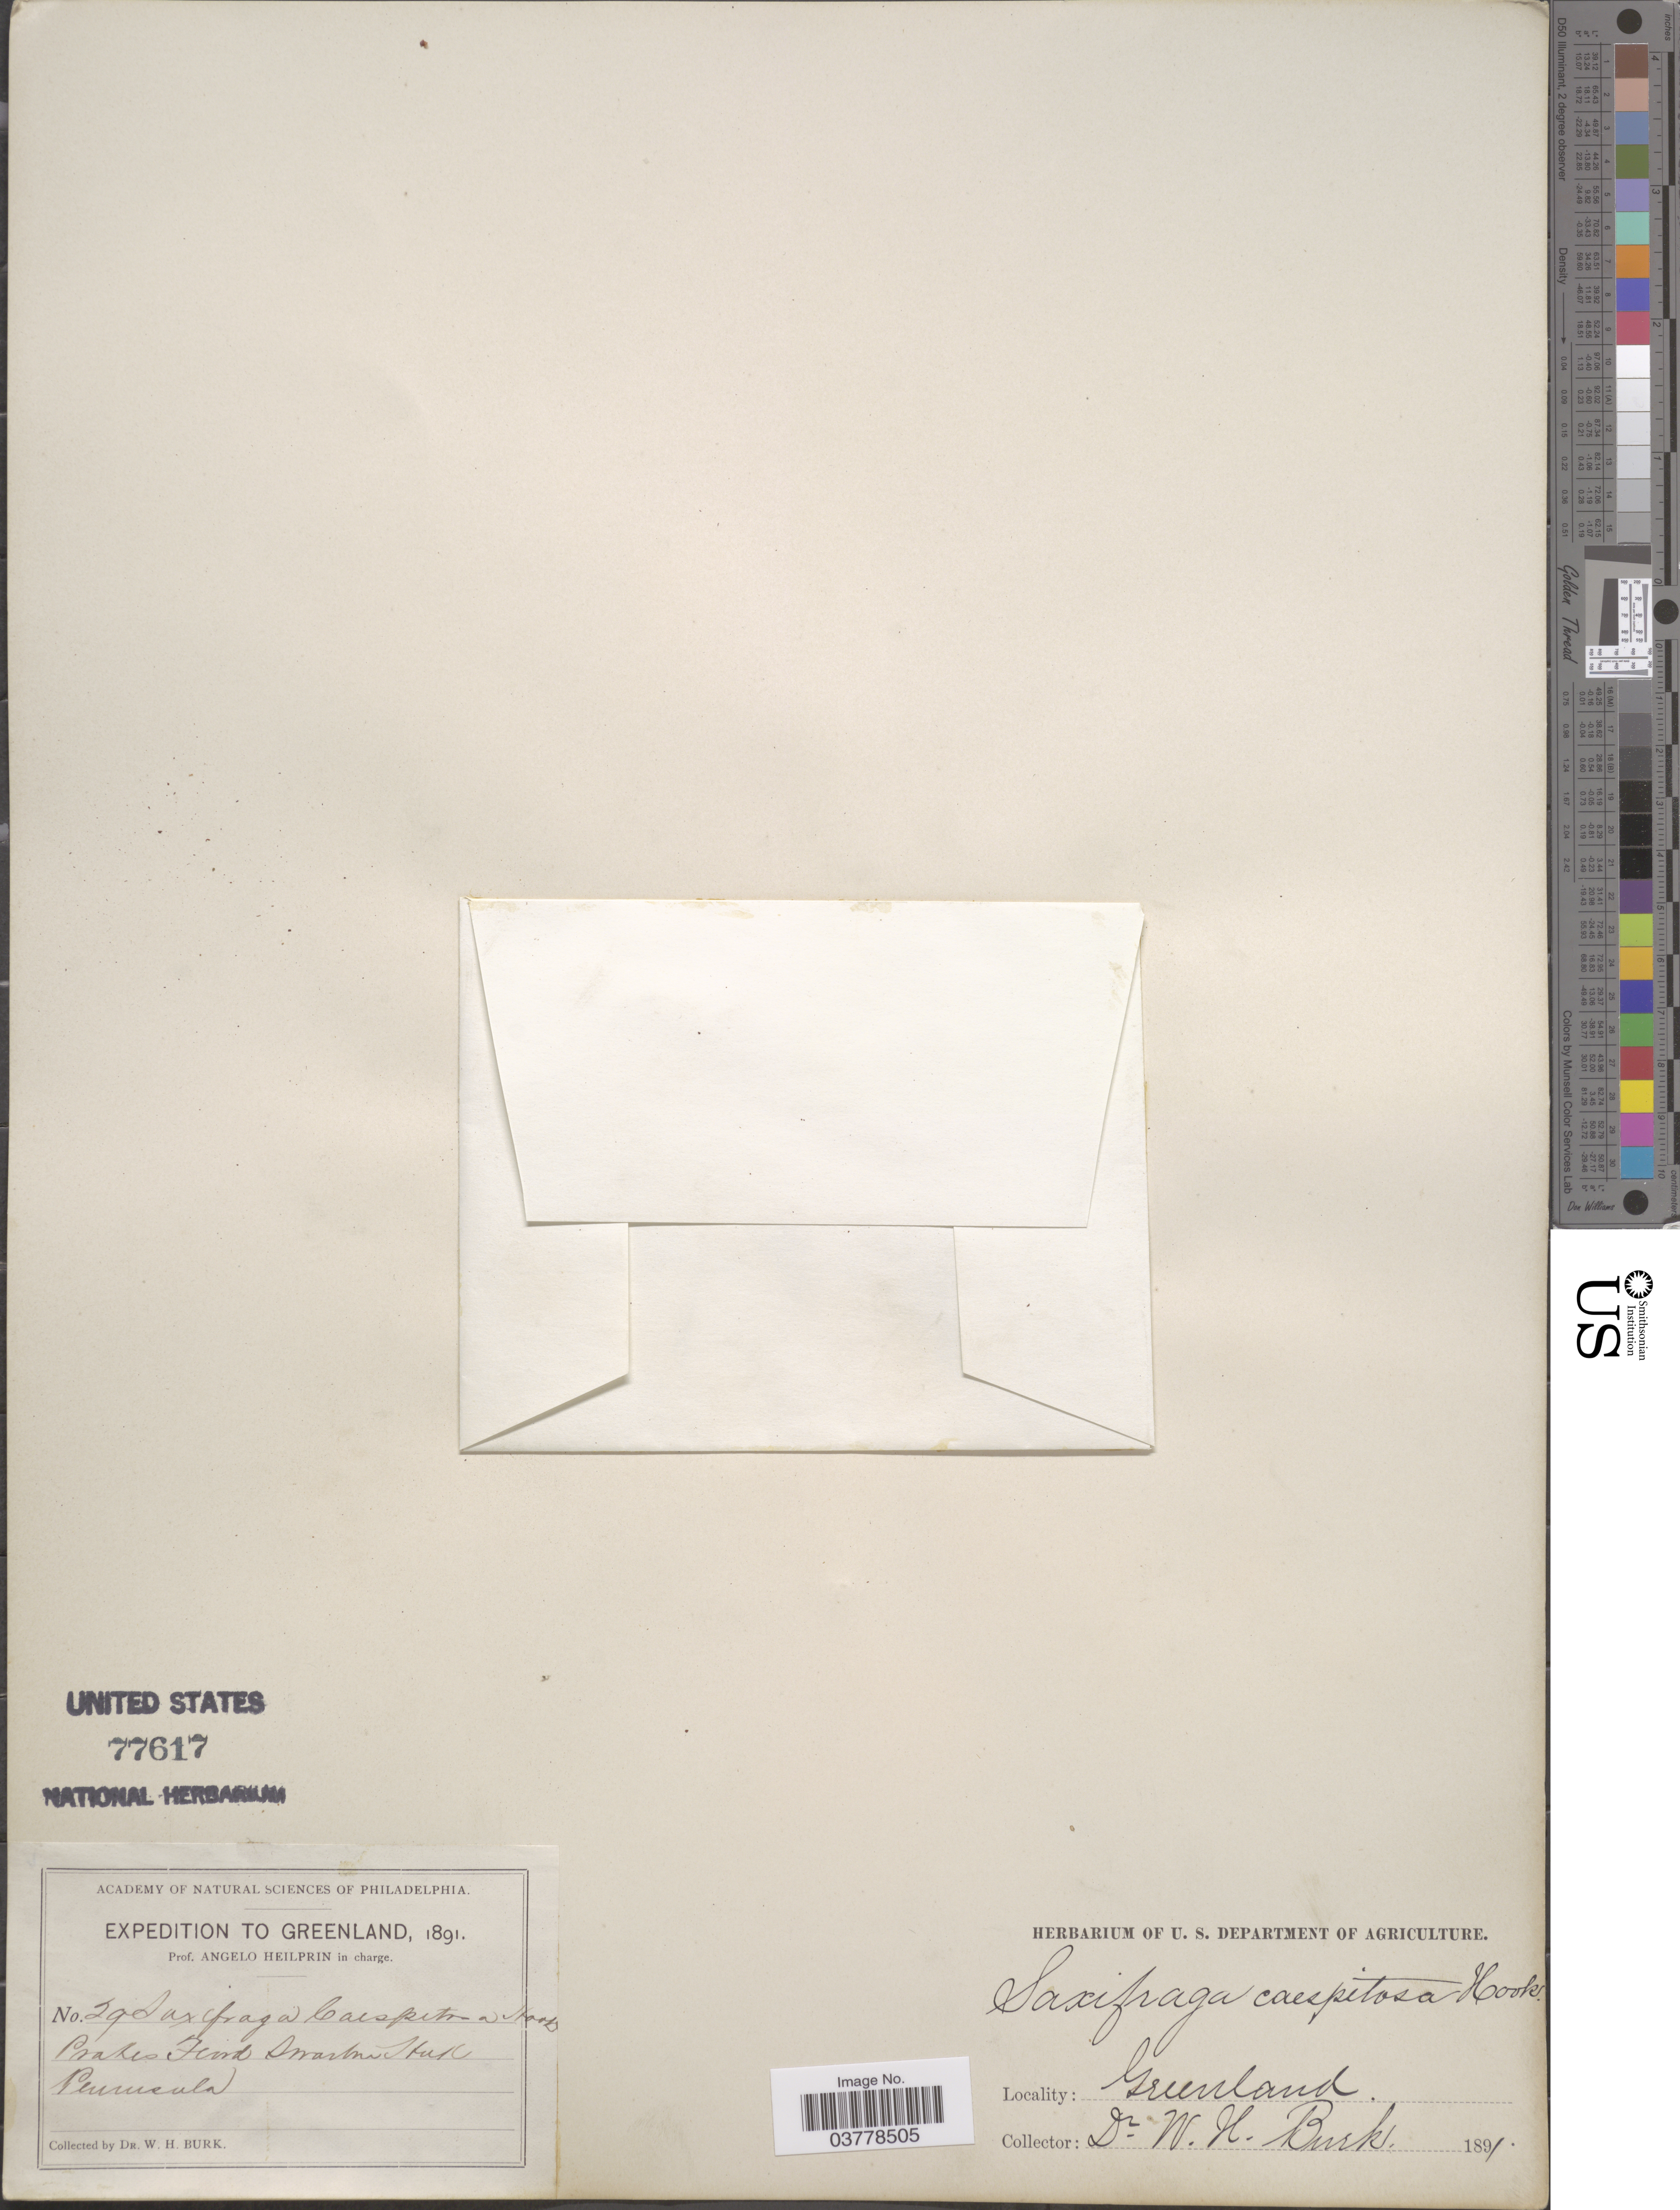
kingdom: Plantae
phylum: Tracheophyta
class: Magnoliopsida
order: Saxifragales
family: Saxifragaceae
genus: Saxifraga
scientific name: Saxifraga caespitosa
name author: L.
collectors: W. Burk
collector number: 29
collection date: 1891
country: Greenland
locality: Prakes Fiord, Svarten Huk Peninsula.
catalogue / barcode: US 77617